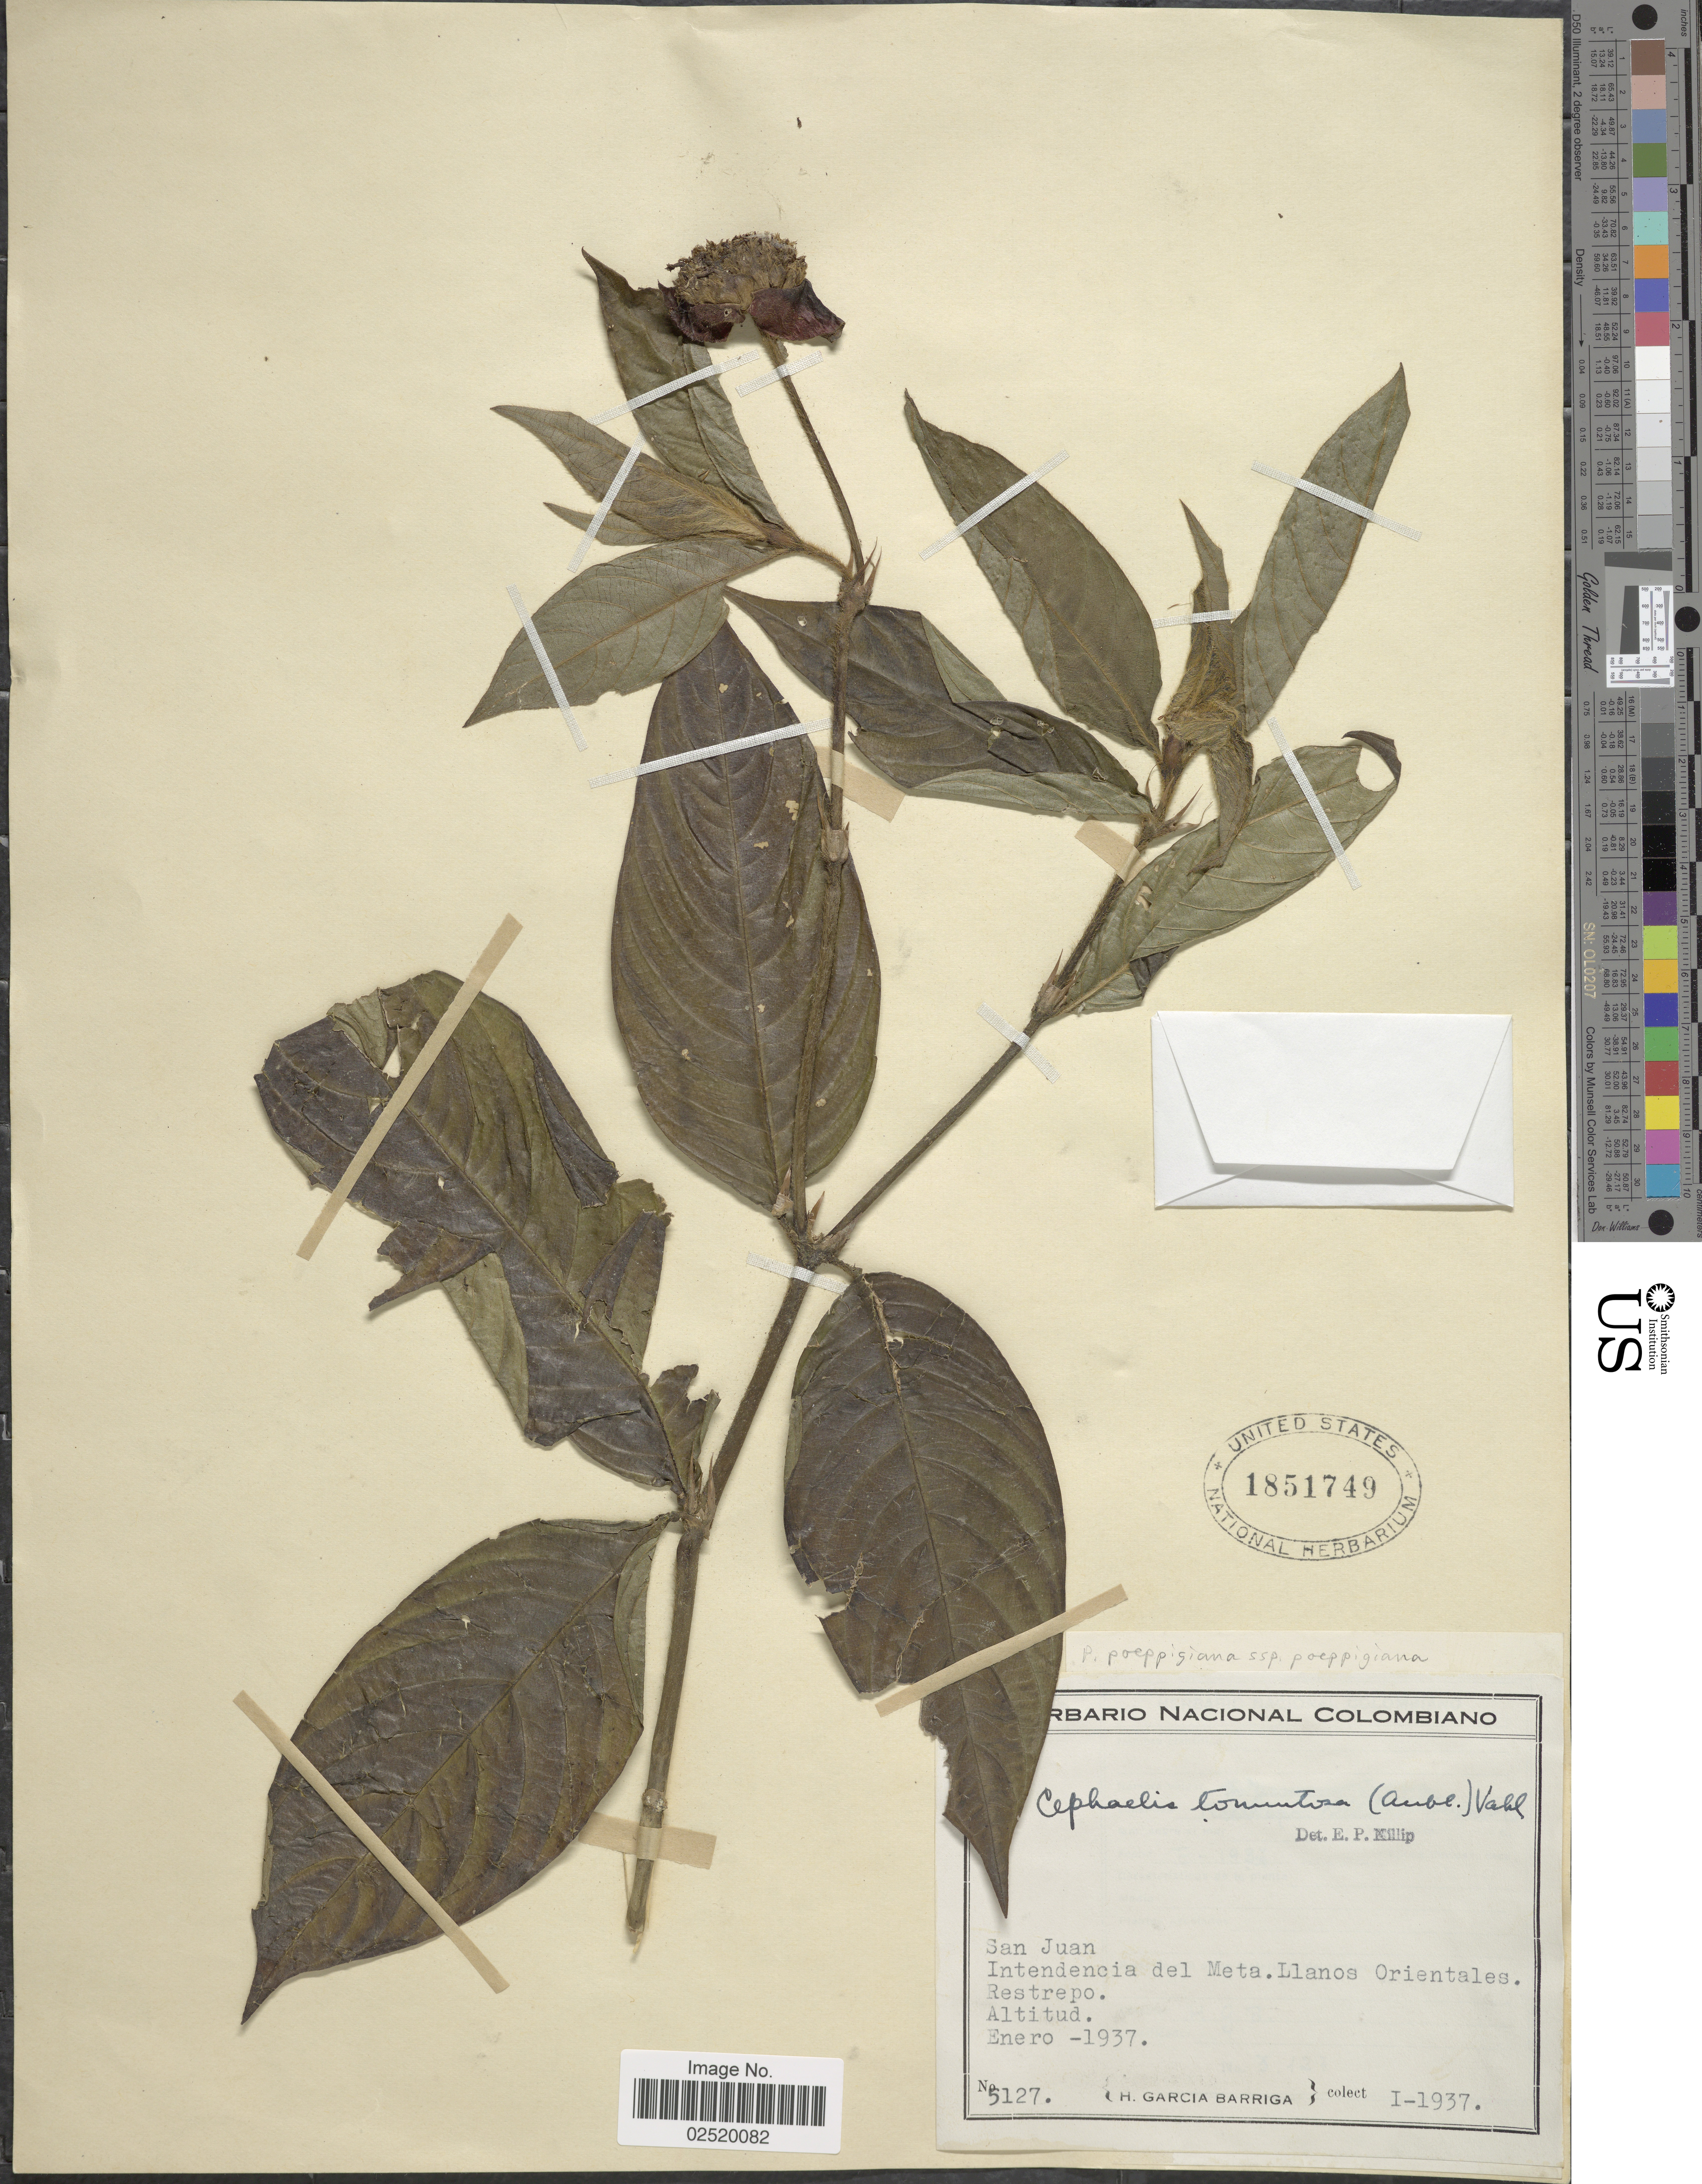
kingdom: Plantae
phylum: Tracheophyta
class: Magnoliopsida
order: Gentianales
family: Rubiaceae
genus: Psychotria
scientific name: Psychotria poeppigiana subsp. poeppigiana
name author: Müll. Arg.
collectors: H. García Barriga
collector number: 5127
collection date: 1937-01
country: Colombia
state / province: Meta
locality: San Juan, Intendencia Del Meta: Llanos Orientales, Restrepo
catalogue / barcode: US 1851749